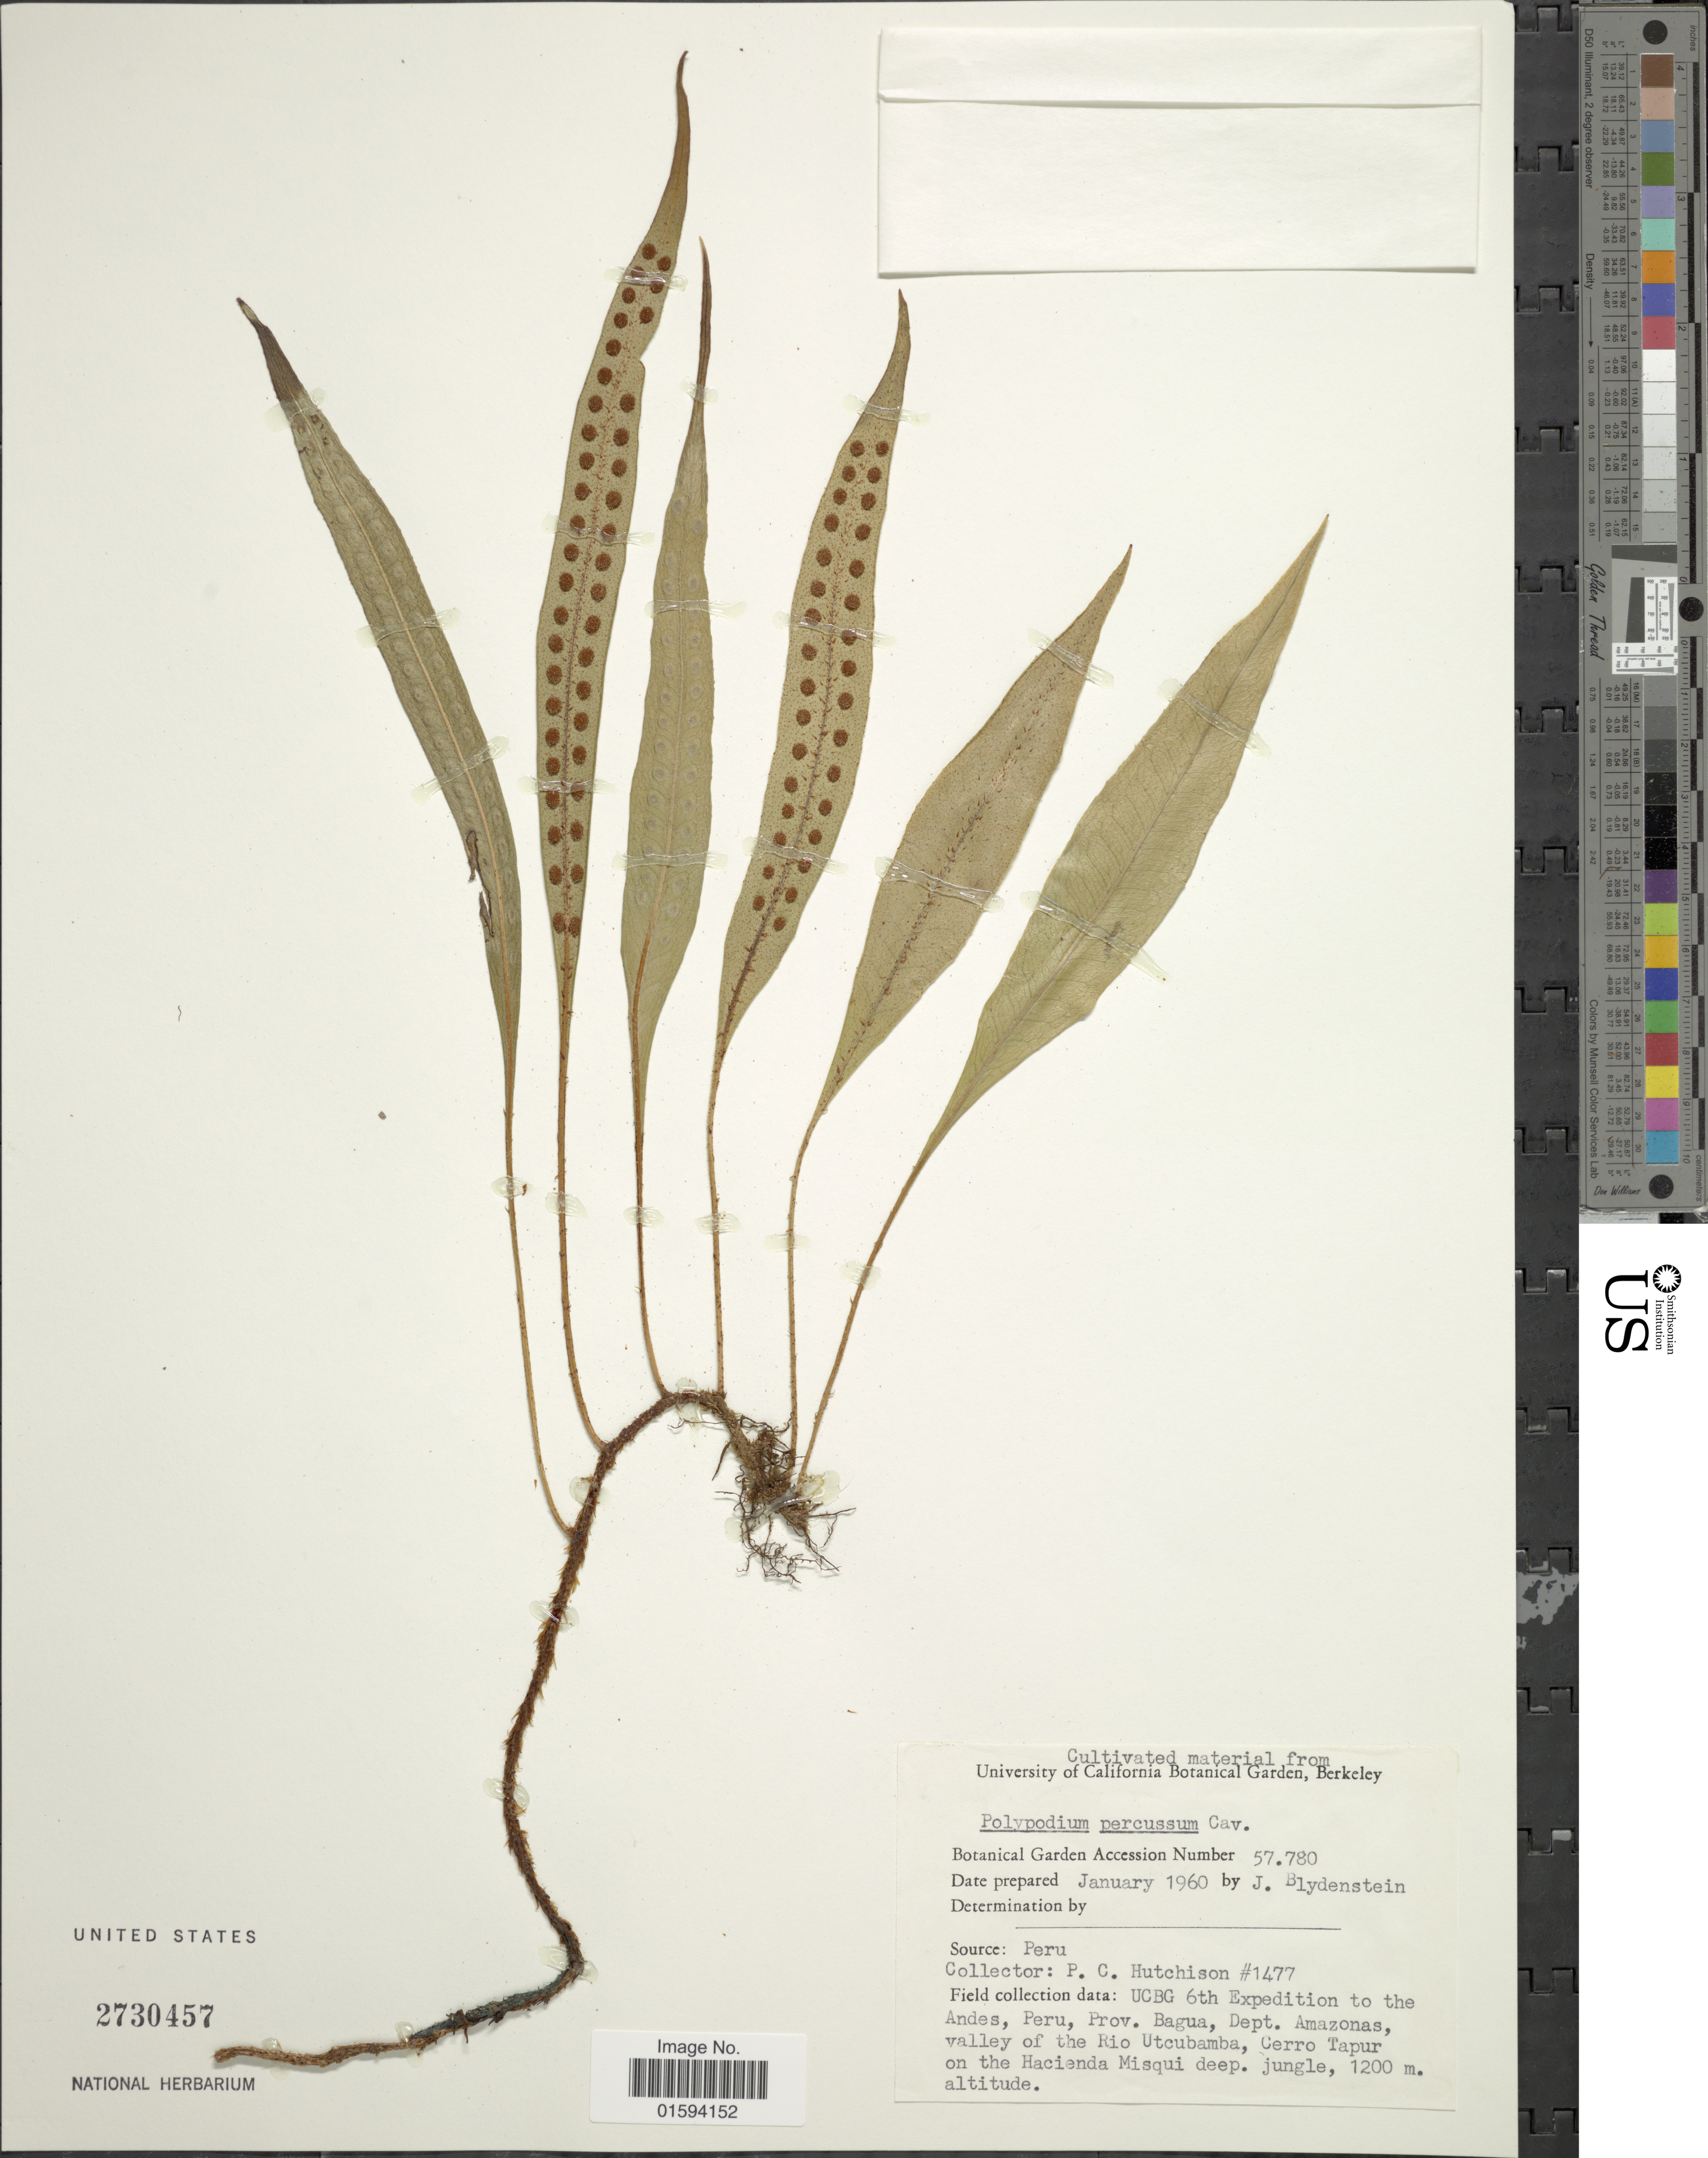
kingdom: Plantae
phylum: Tracheophyta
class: Polypodiopsida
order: Polypodiales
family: Polypodiaceae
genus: Polypodium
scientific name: Polypodium percussum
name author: Cav.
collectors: J. Blydenstein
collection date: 1960-01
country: United States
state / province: California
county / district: Alameda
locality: University of California Botanical Garden, Berkeley, Botanical Garden Accession Number 57.780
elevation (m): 1200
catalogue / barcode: US 2730457